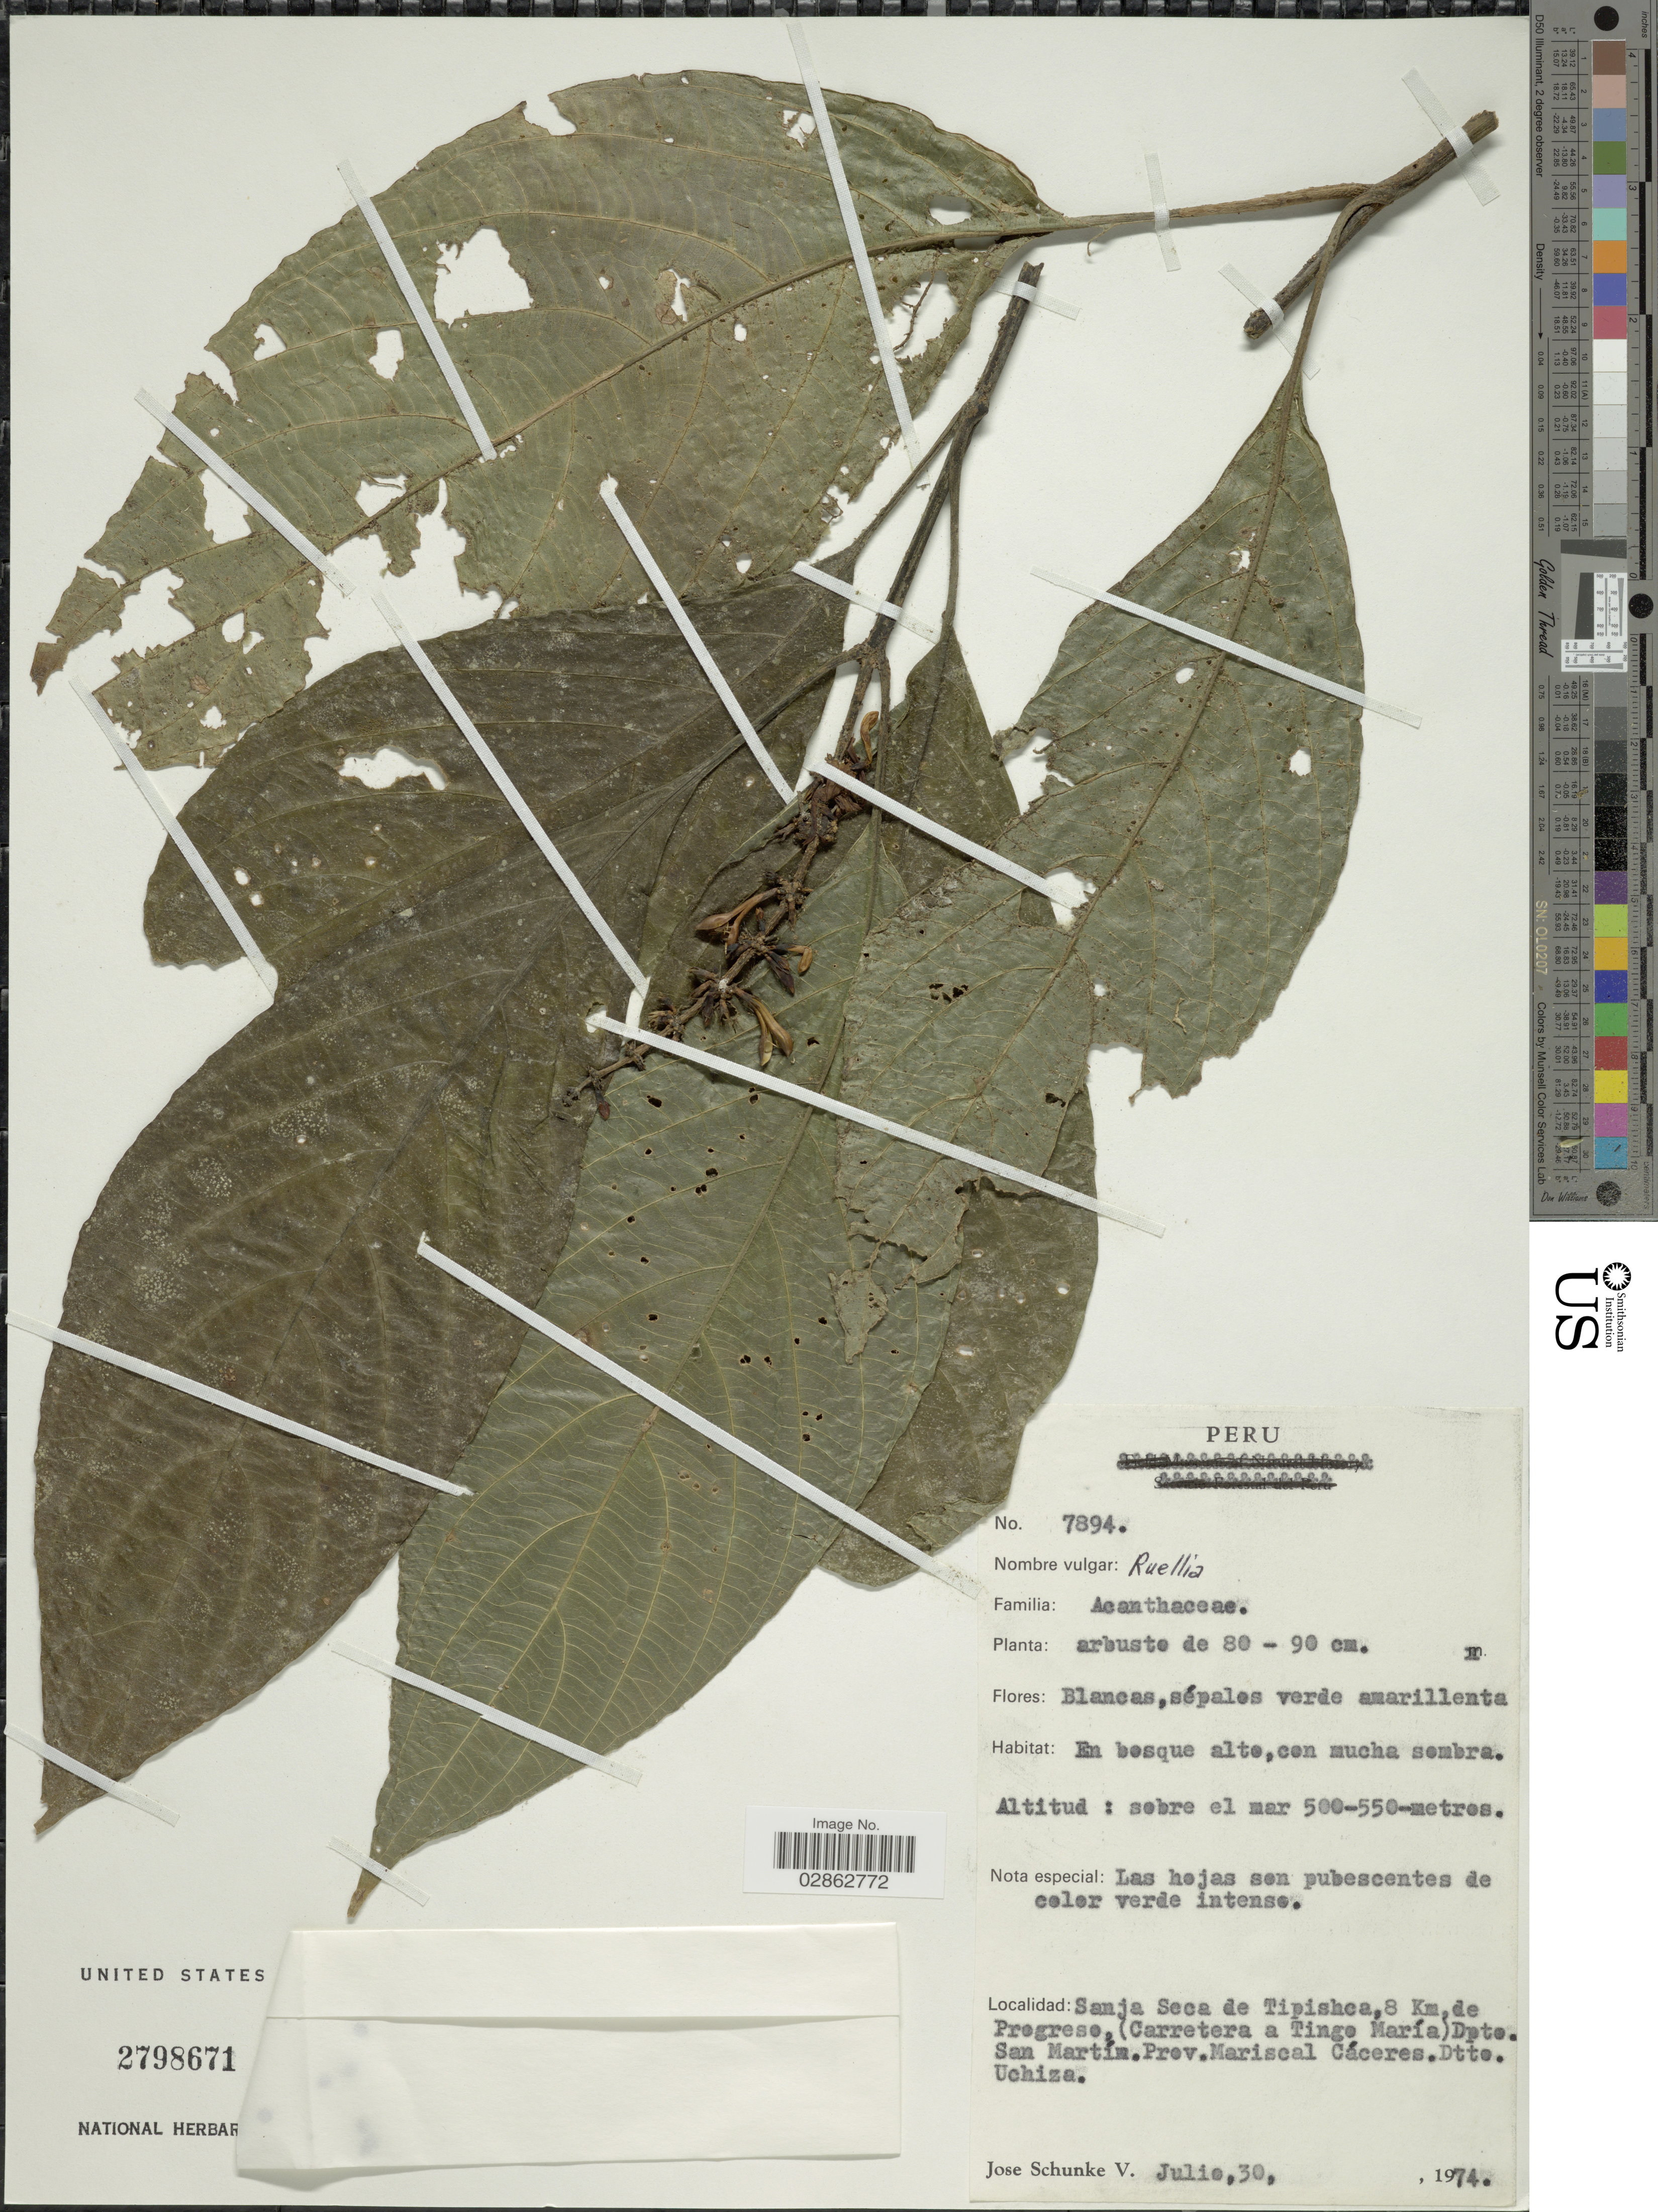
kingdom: Plantae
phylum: Tracheophyta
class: Magnoliopsida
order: Lamiales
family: Acanthaceae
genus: Ruellia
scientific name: Ruellia sp.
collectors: J. Schunke Vigo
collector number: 7894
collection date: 1974-07-30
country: Peru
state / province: San Martín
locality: Sanja Seca de Tipishca, 8 Km de Progreso, (Carretera a Tingo María). Dpto. San Martín. Prov. Mariscal Cáceres. Dtto. Uchiza.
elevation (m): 500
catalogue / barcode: US 2798671